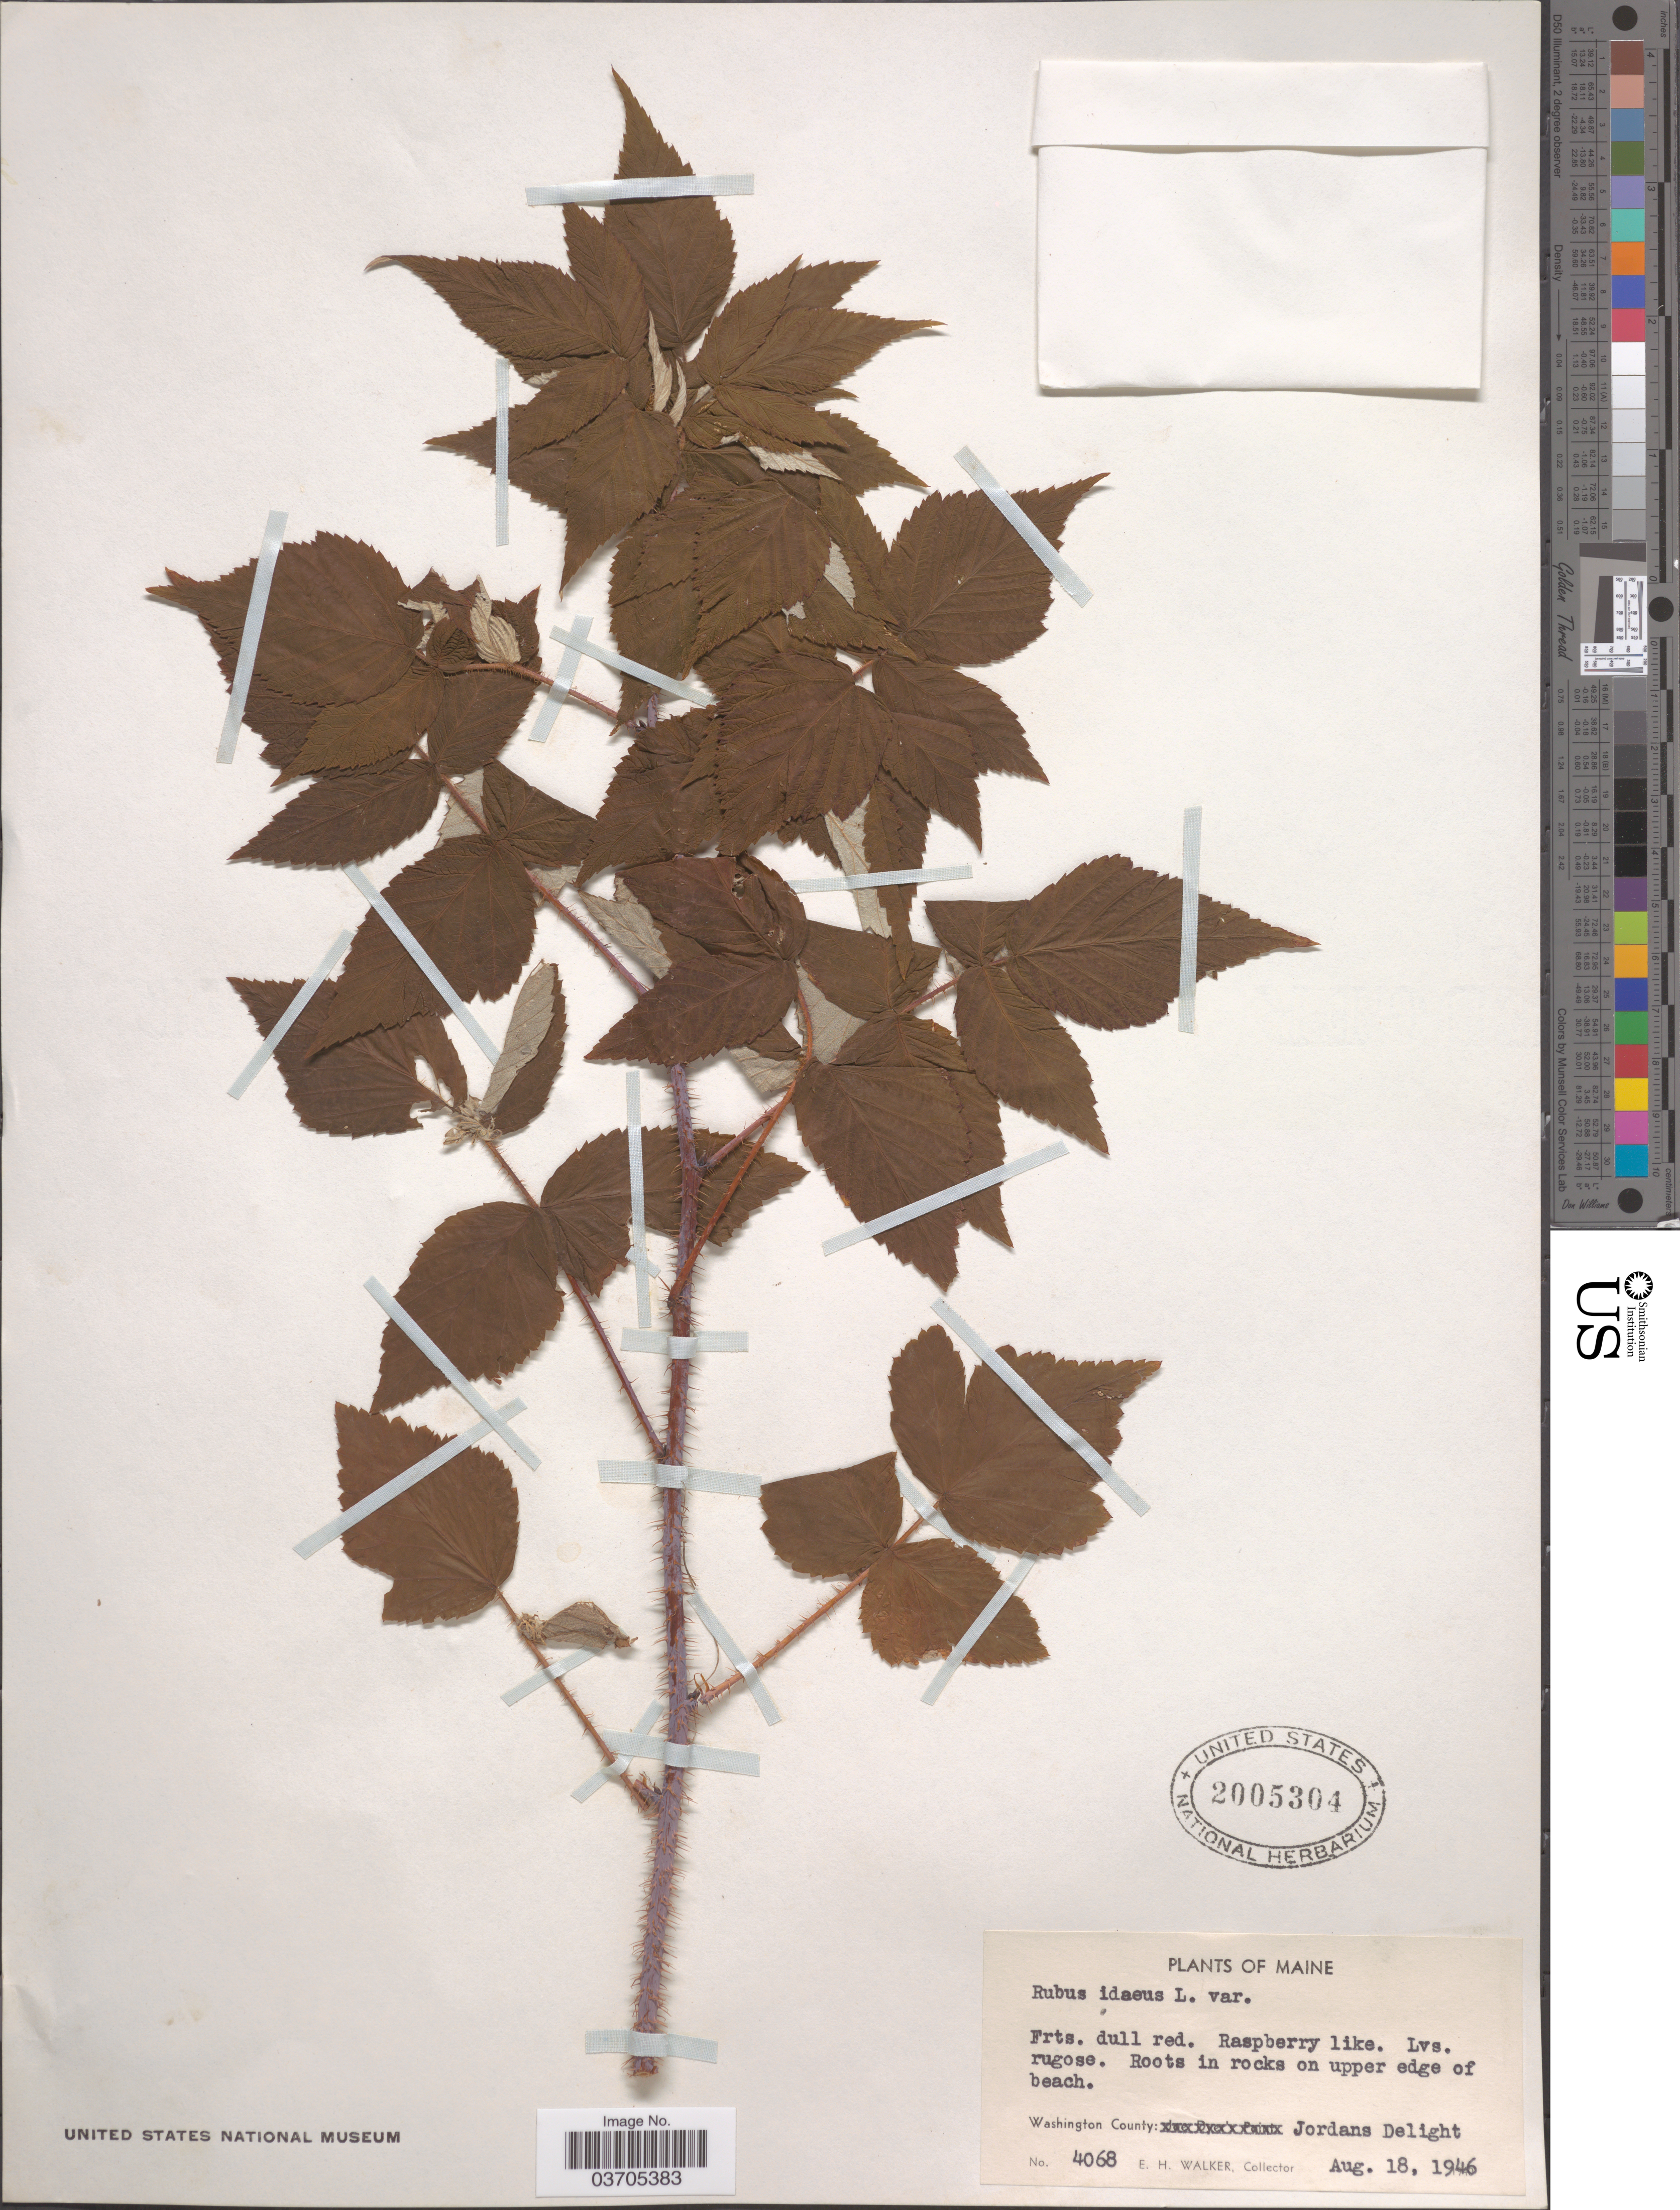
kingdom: Plantae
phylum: Tracheophyta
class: Magnoliopsida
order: Rosales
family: Rosaceae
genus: Rubus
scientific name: Rubus idaeus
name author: L.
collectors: E. H. Walker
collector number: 4068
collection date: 1946-08-18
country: United States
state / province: Maine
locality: Roots in rocks on upper edge of beach. Washington County: Jordans Delight.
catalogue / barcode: US 2005304